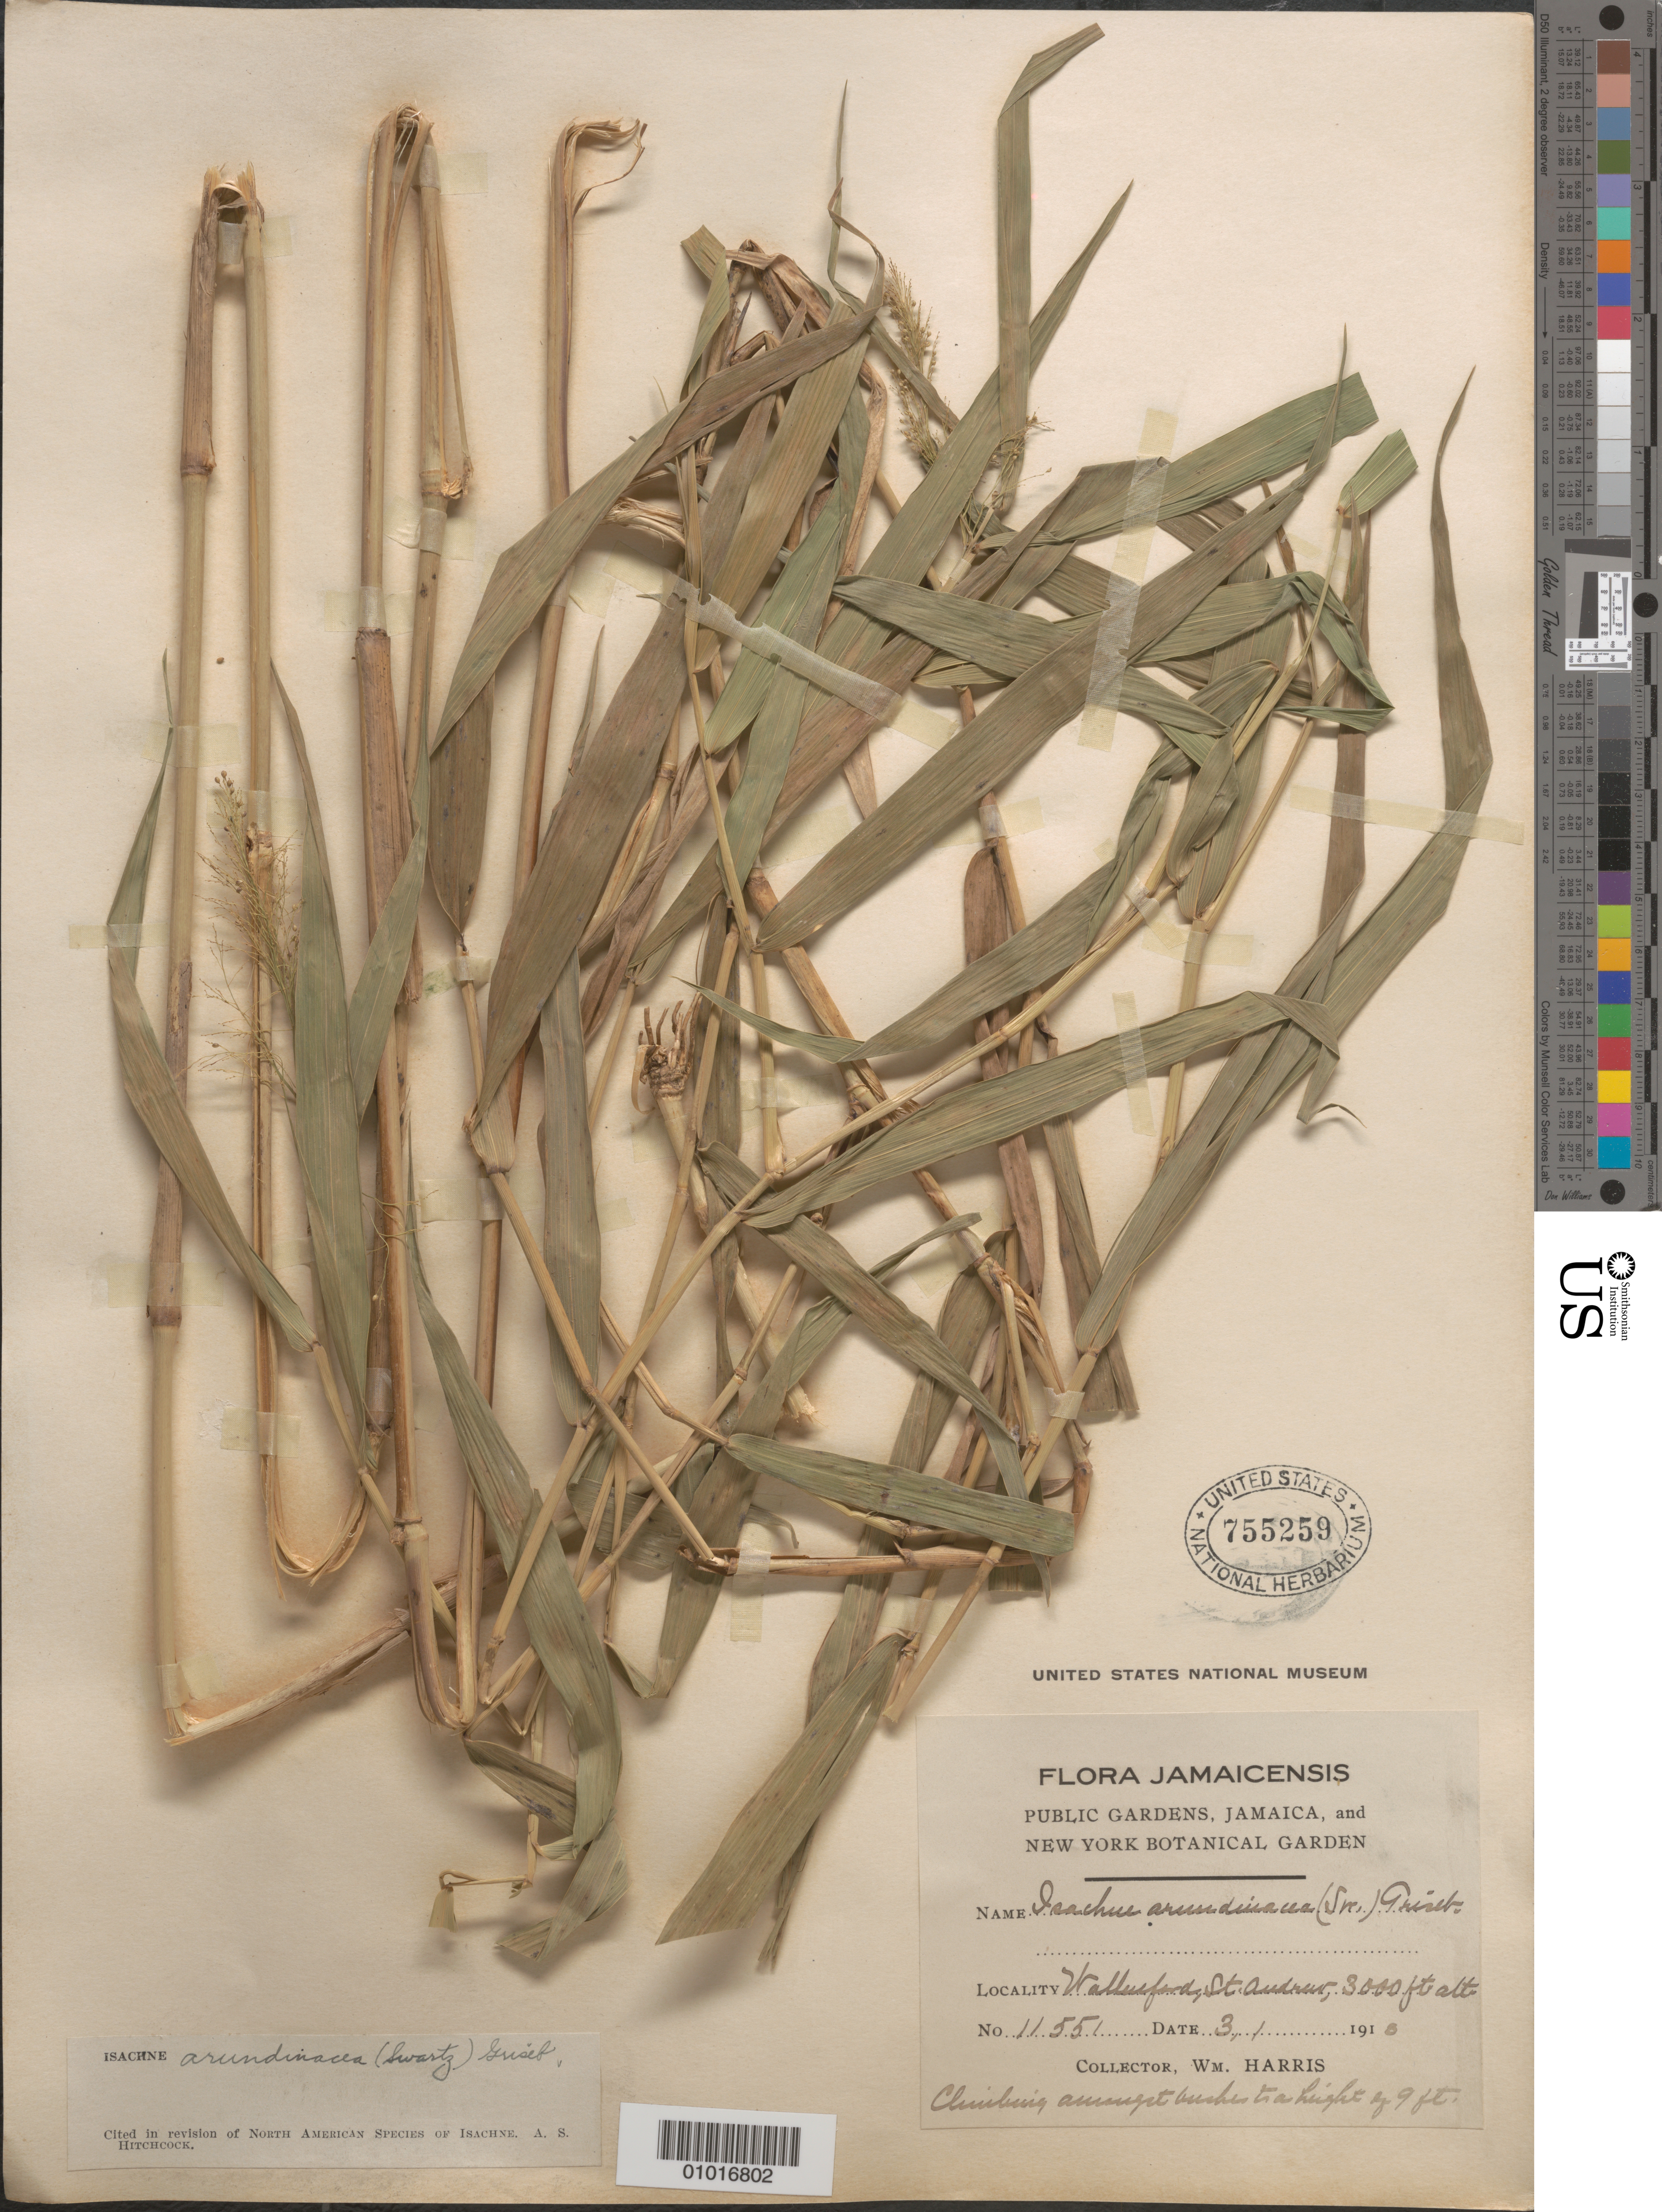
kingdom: Plantae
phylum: Tracheophyta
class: Liliopsida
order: Poales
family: Poaceae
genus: Isachne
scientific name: Isachne arundinacea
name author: (Sw.) Griseb.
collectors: W. Harris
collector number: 11551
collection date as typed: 03 Jan 1918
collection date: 1918-01-03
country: Jamaica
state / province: Saint Andrew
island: Jamaica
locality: Ballusford, St. Andrew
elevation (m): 914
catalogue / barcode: US 755259